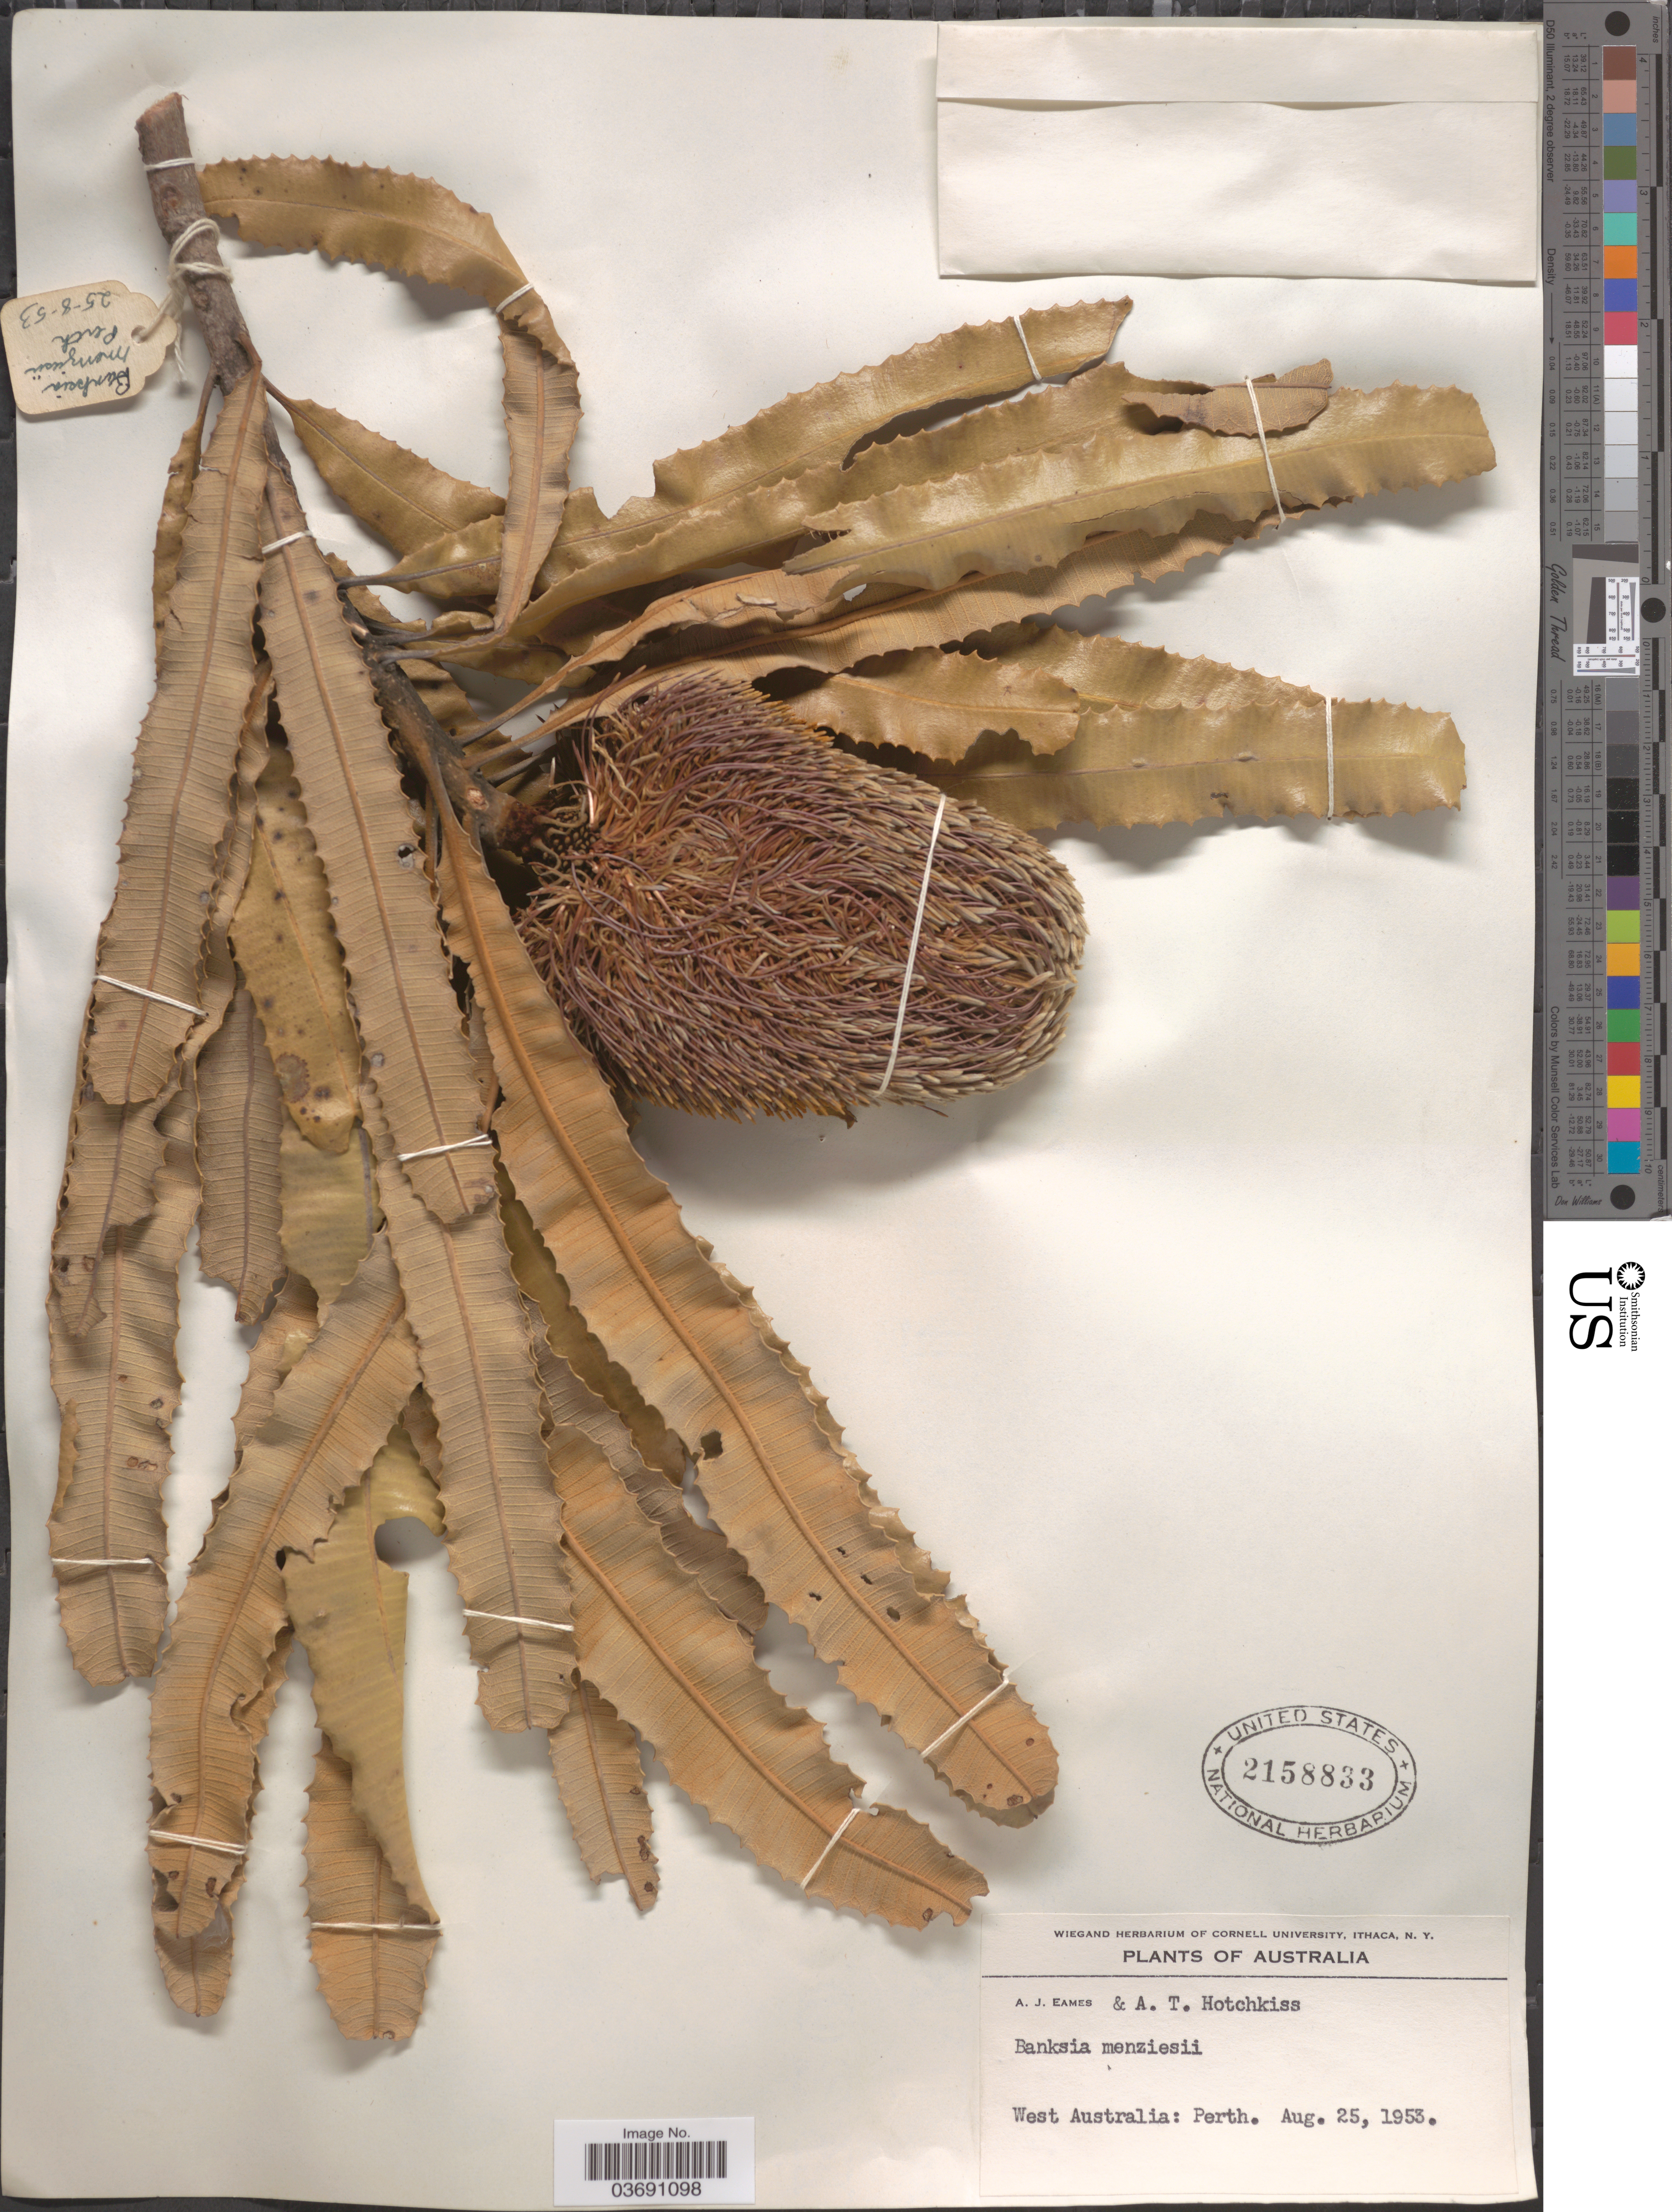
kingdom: Plantae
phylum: Tracheophyta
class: Magnoliopsida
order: Proteales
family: Proteaceae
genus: Banksia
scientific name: Banksia menziesii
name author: R. Br.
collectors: A. J. Eames & A. Hotchkiss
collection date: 1953-08-25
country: Australia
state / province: Western Australia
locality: Perth.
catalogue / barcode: US 2158833